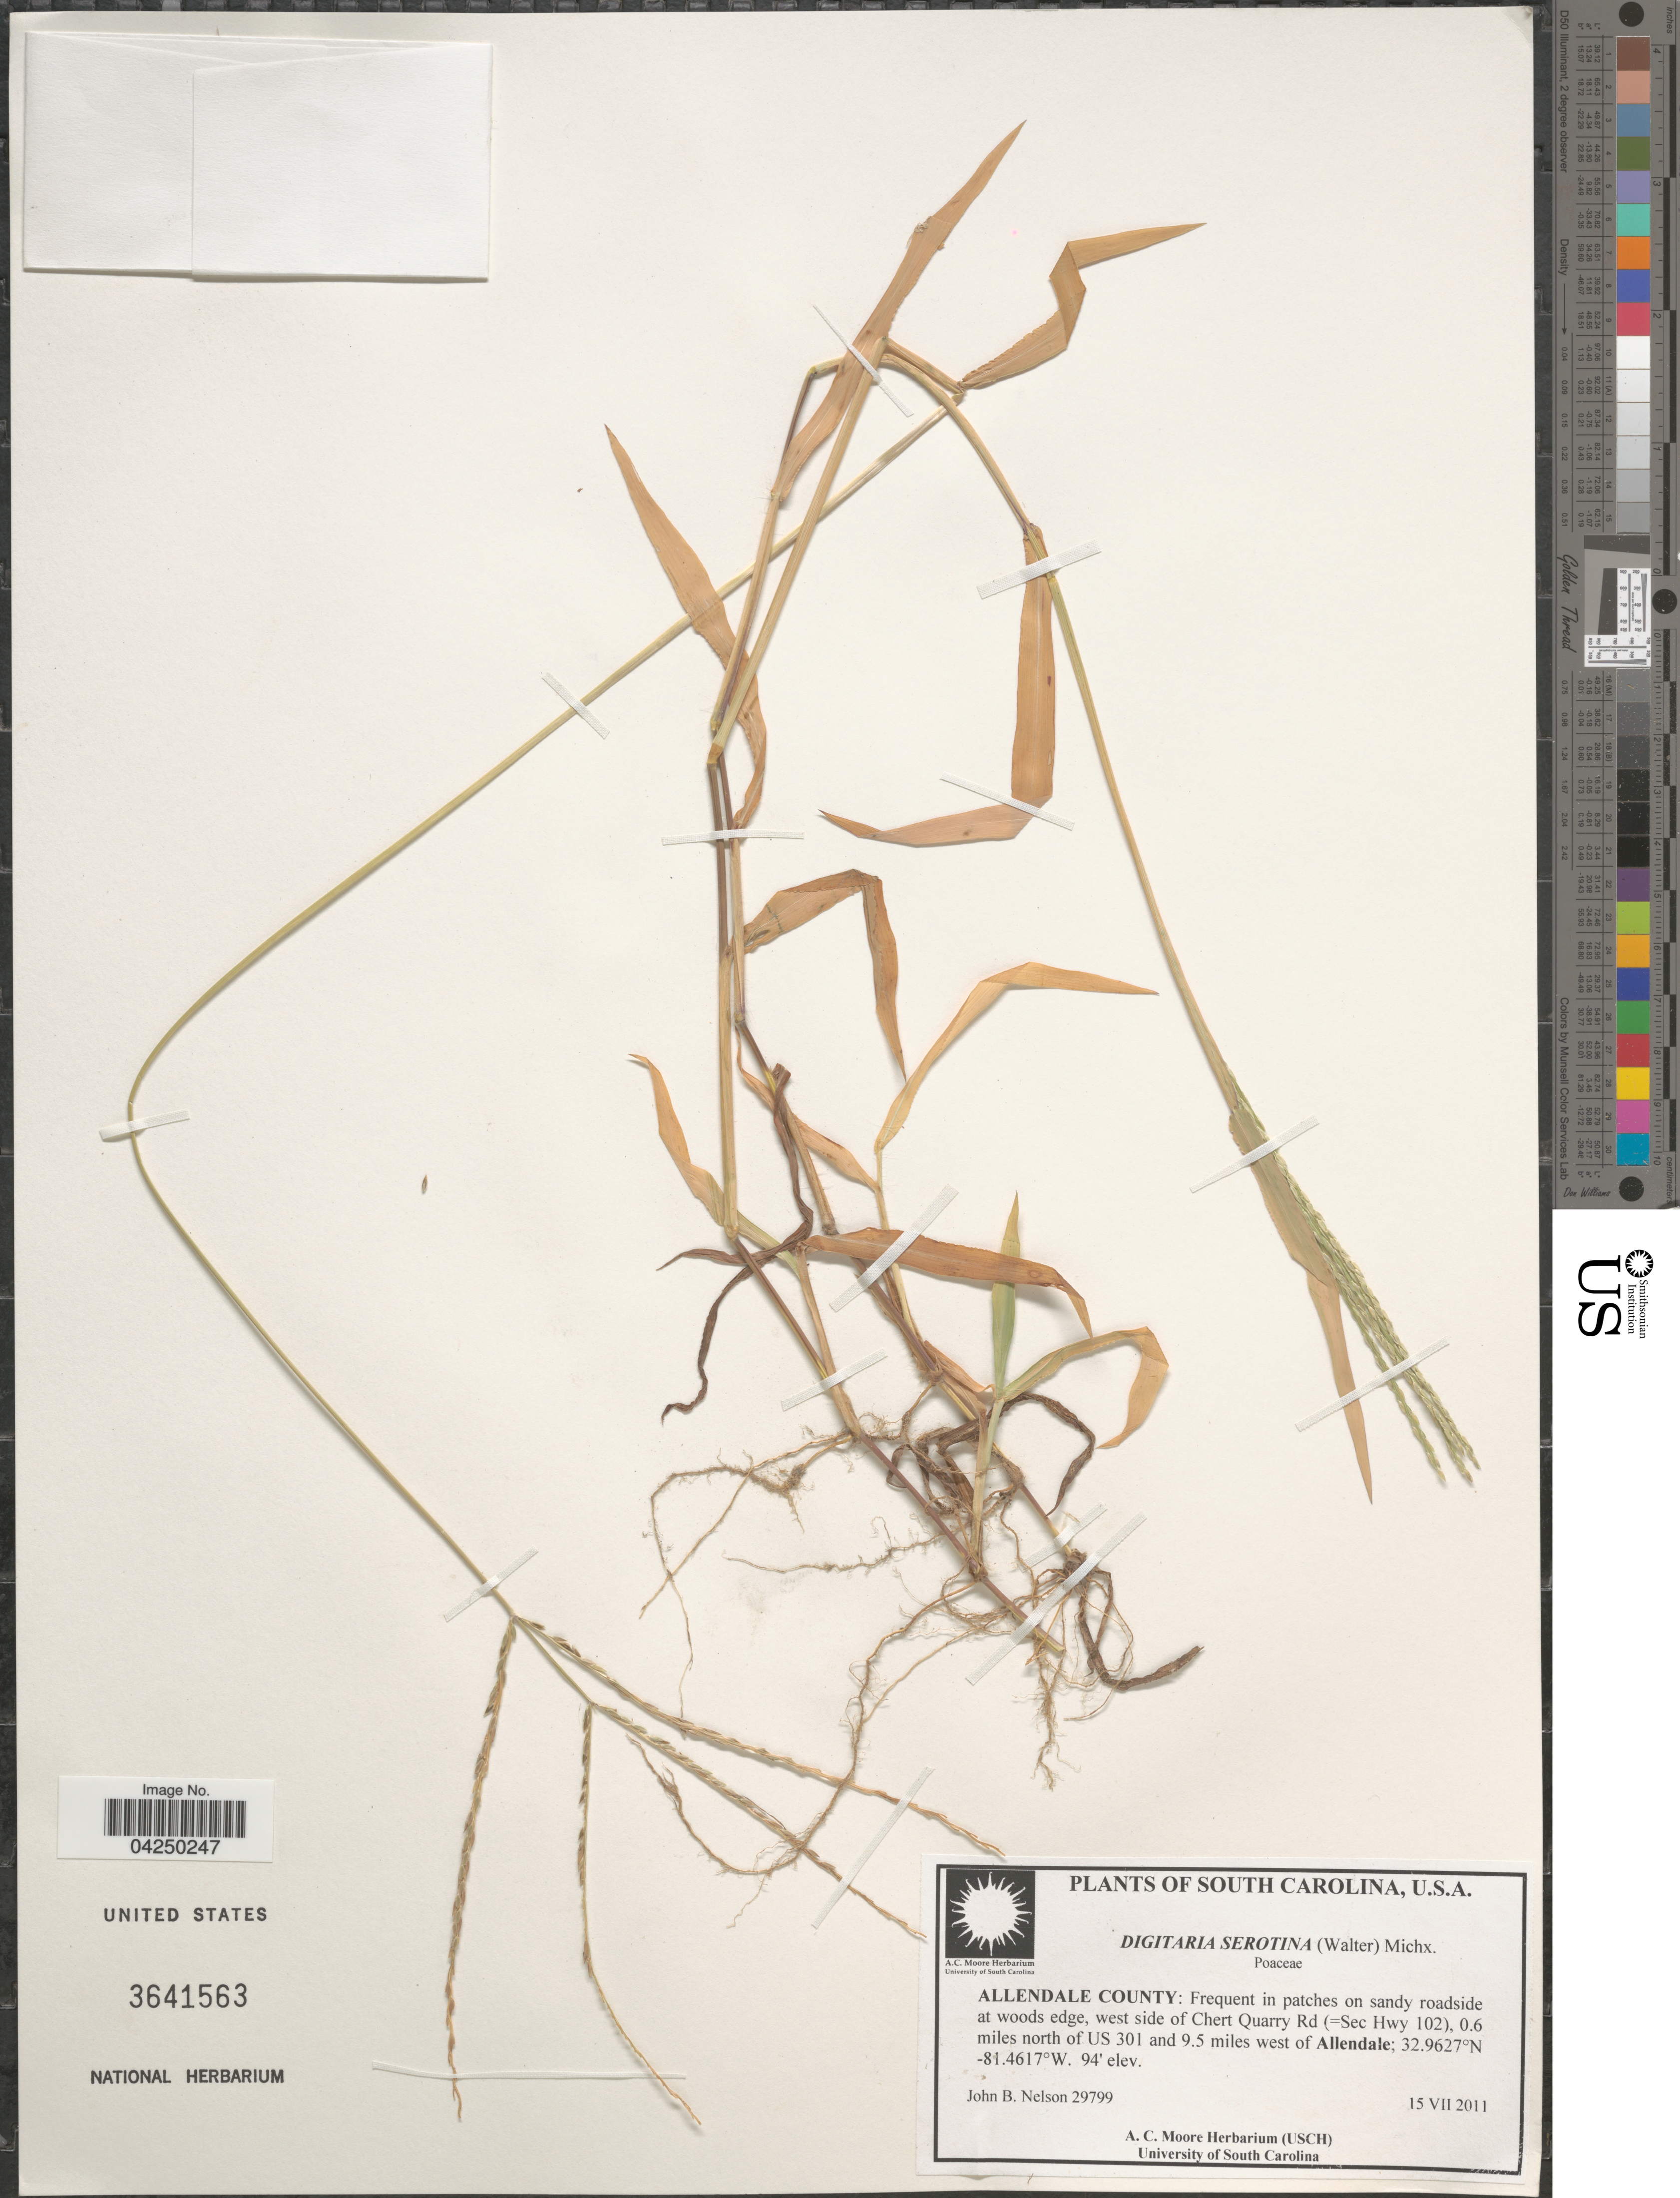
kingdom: Plantae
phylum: Tracheophyta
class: Liliopsida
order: Poales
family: Poaceae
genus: Digitaria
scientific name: Digitaria serotina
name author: (Walter) Michx.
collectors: J. B. Nelson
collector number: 29799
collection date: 2011-07-15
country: United States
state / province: South Carolina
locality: Allendale County: Frequent in patches n sandy roadside at woods edge, west side of Chert Quarry Rd (=Sec Hwy 102), 0.6 miles north of US 301 and 9.5 miles west of Allendale.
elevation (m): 29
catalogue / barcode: US 3641563